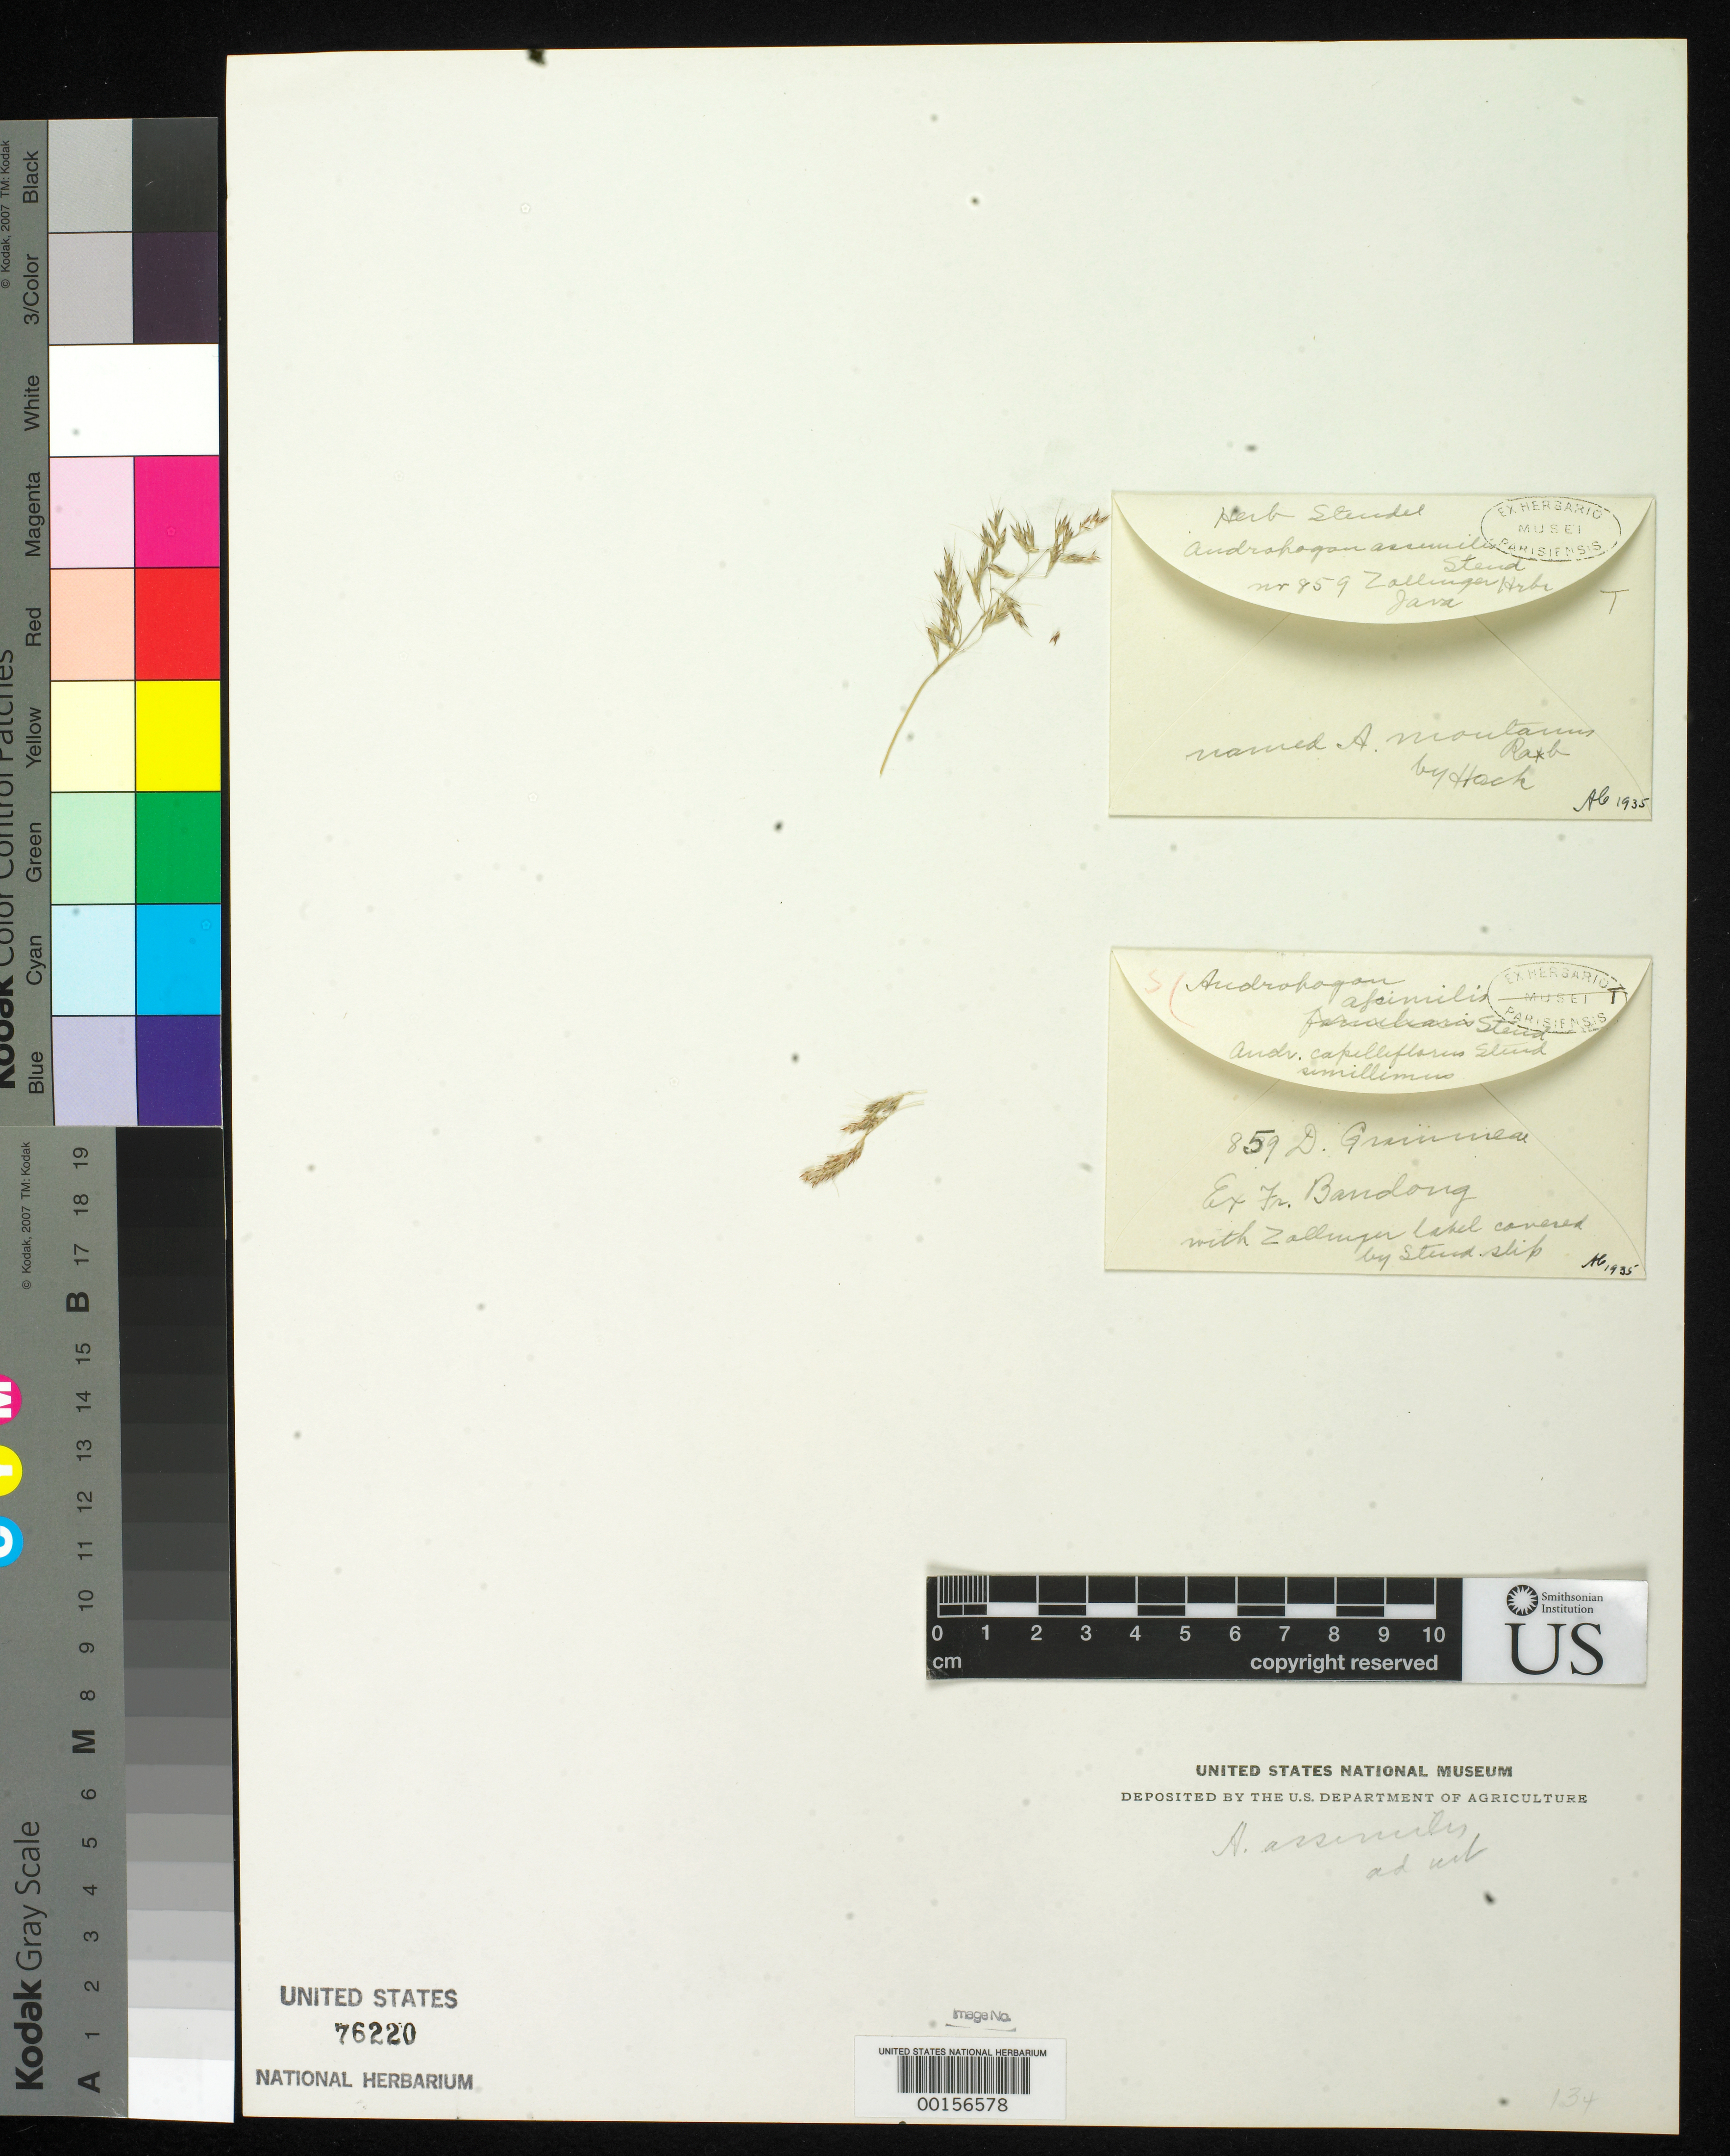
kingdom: Plantae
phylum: Tracheophyta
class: Liliopsida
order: Poales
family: Poaceae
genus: Andropogon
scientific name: Andropogon assimilis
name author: Steud.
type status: Type Fragment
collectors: H. Zollinger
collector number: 859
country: Indonesia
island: Java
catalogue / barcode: US 76220